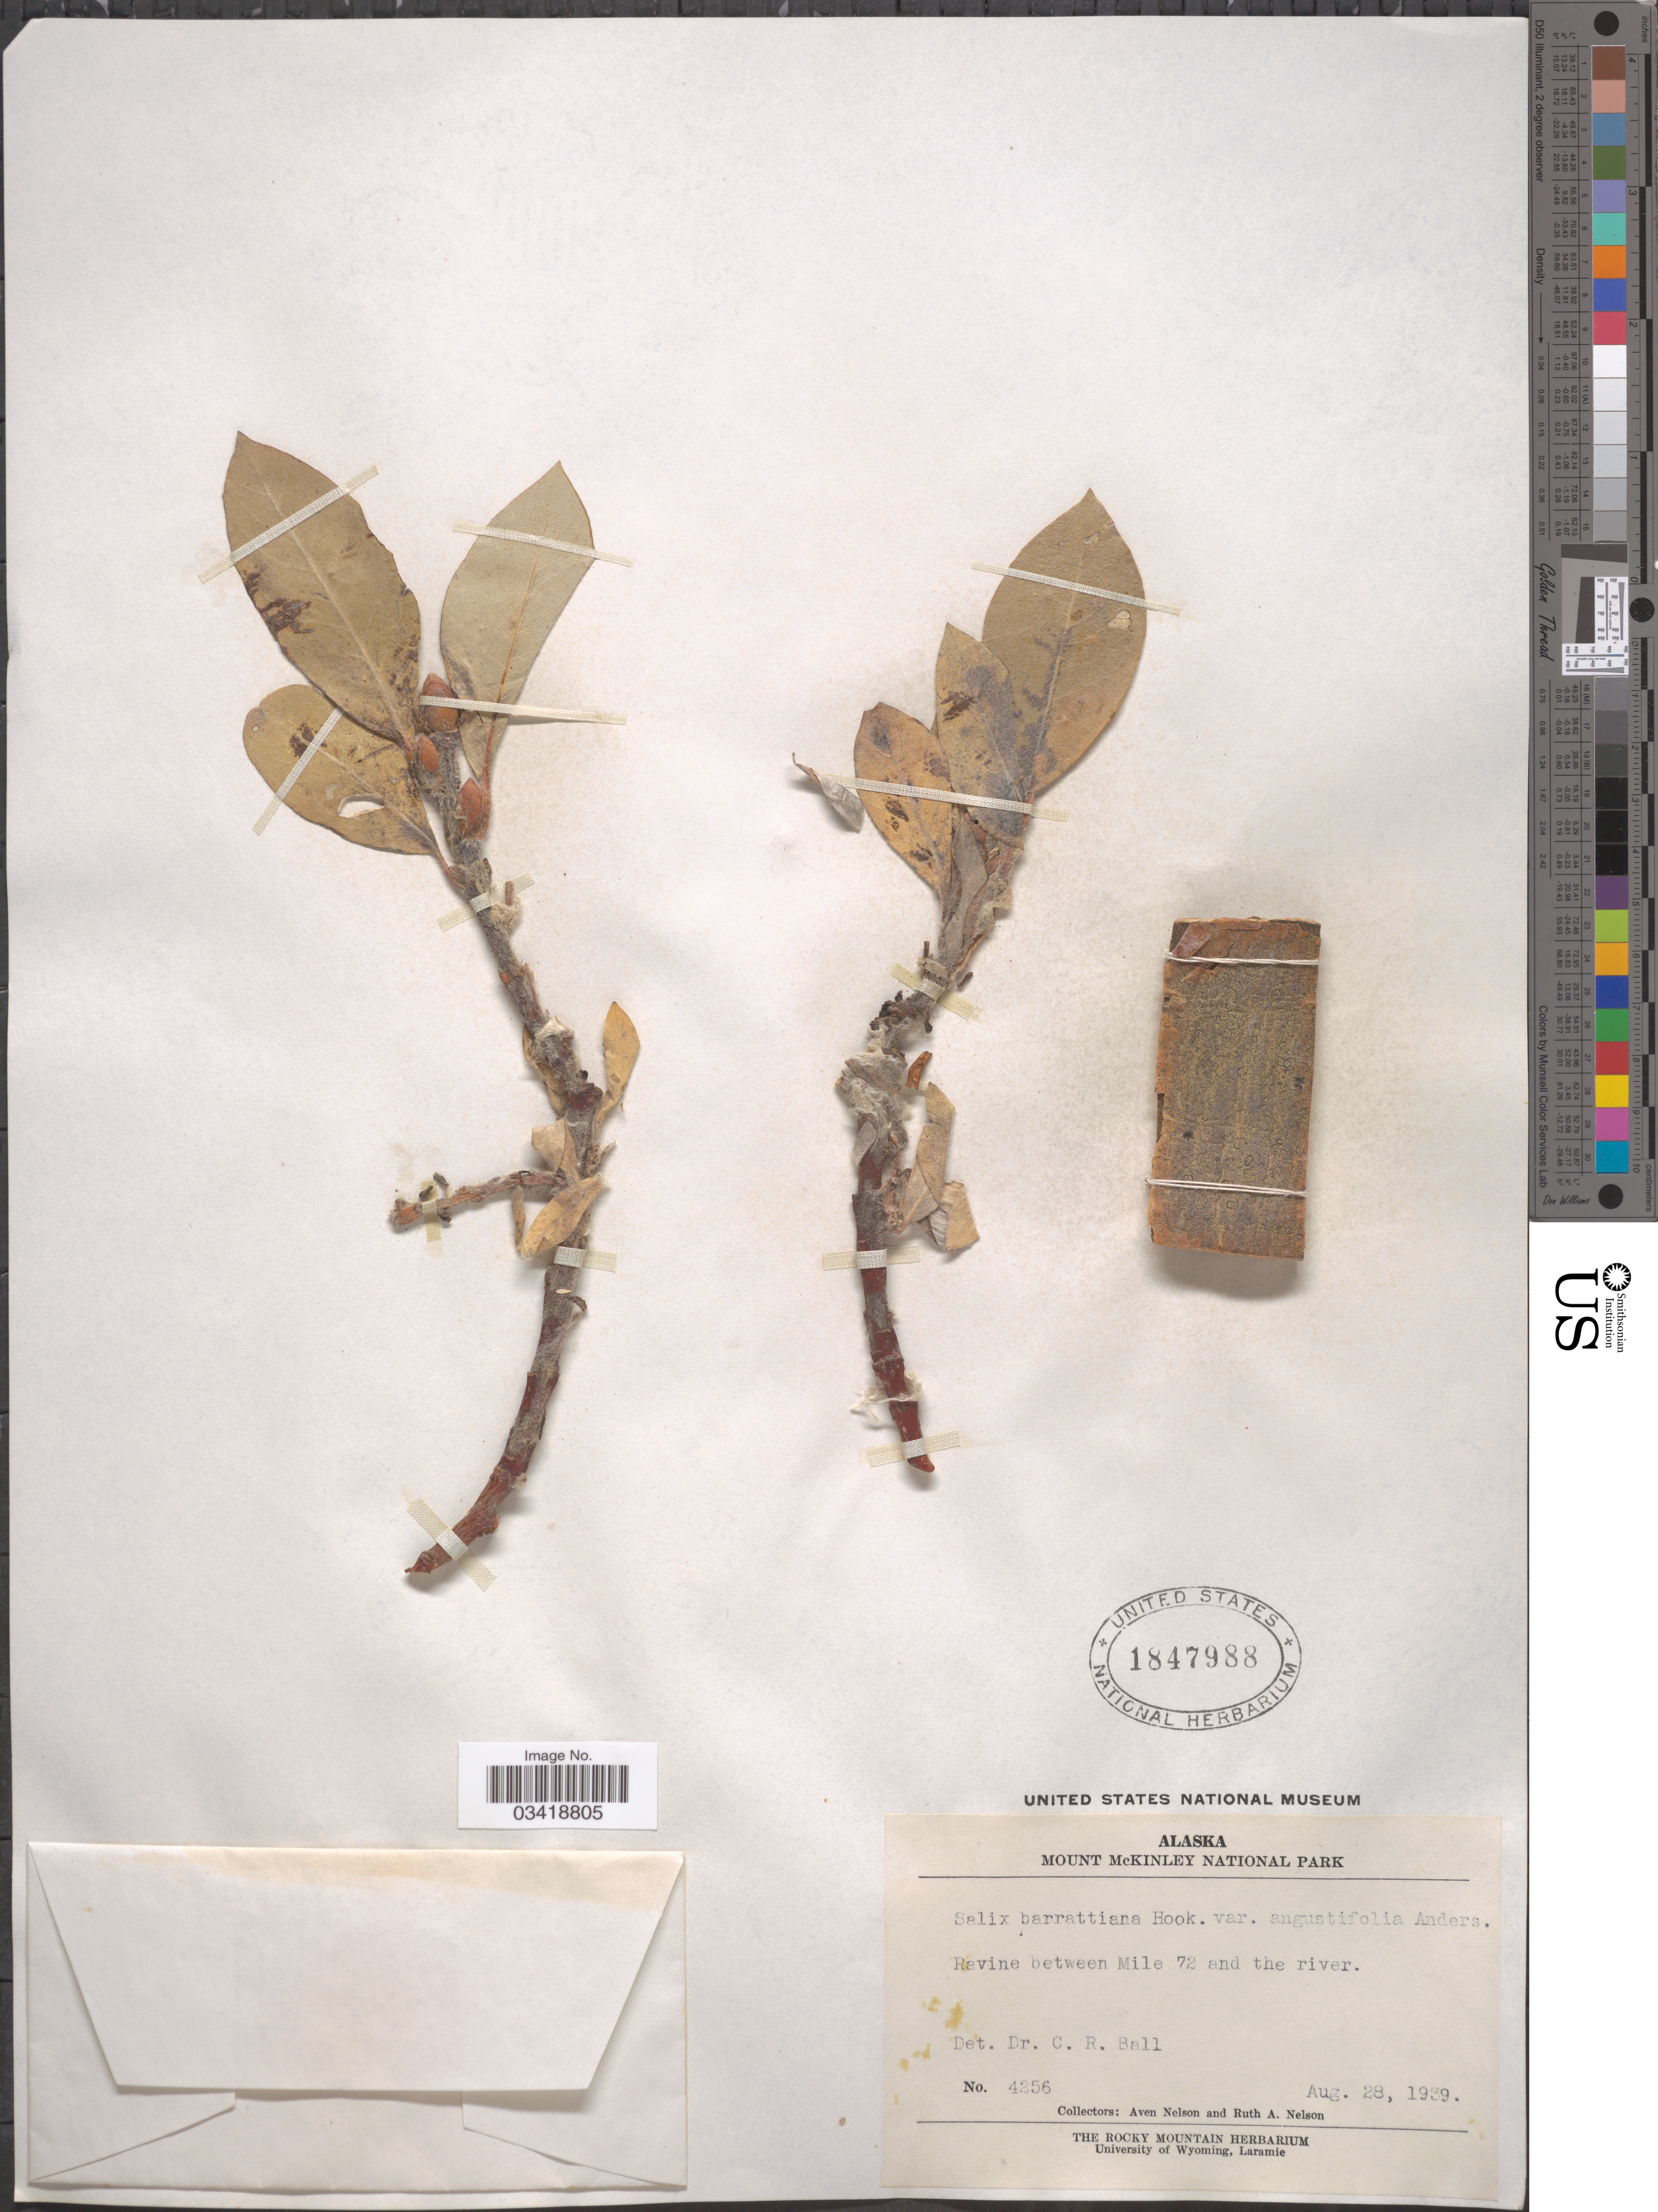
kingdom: Plantae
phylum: Tracheophyta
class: Magnoliopsida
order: Malpighiales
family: Salicaceae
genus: Salix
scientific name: Salix barrattiana var. angustifolia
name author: Andersson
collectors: A. Nelson & R. A. Nelson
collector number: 4256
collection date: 1939-08-28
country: United States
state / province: Alaska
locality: Mount McKinley National Park. Ravine between Mile 72 and the river.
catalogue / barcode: US 1847988